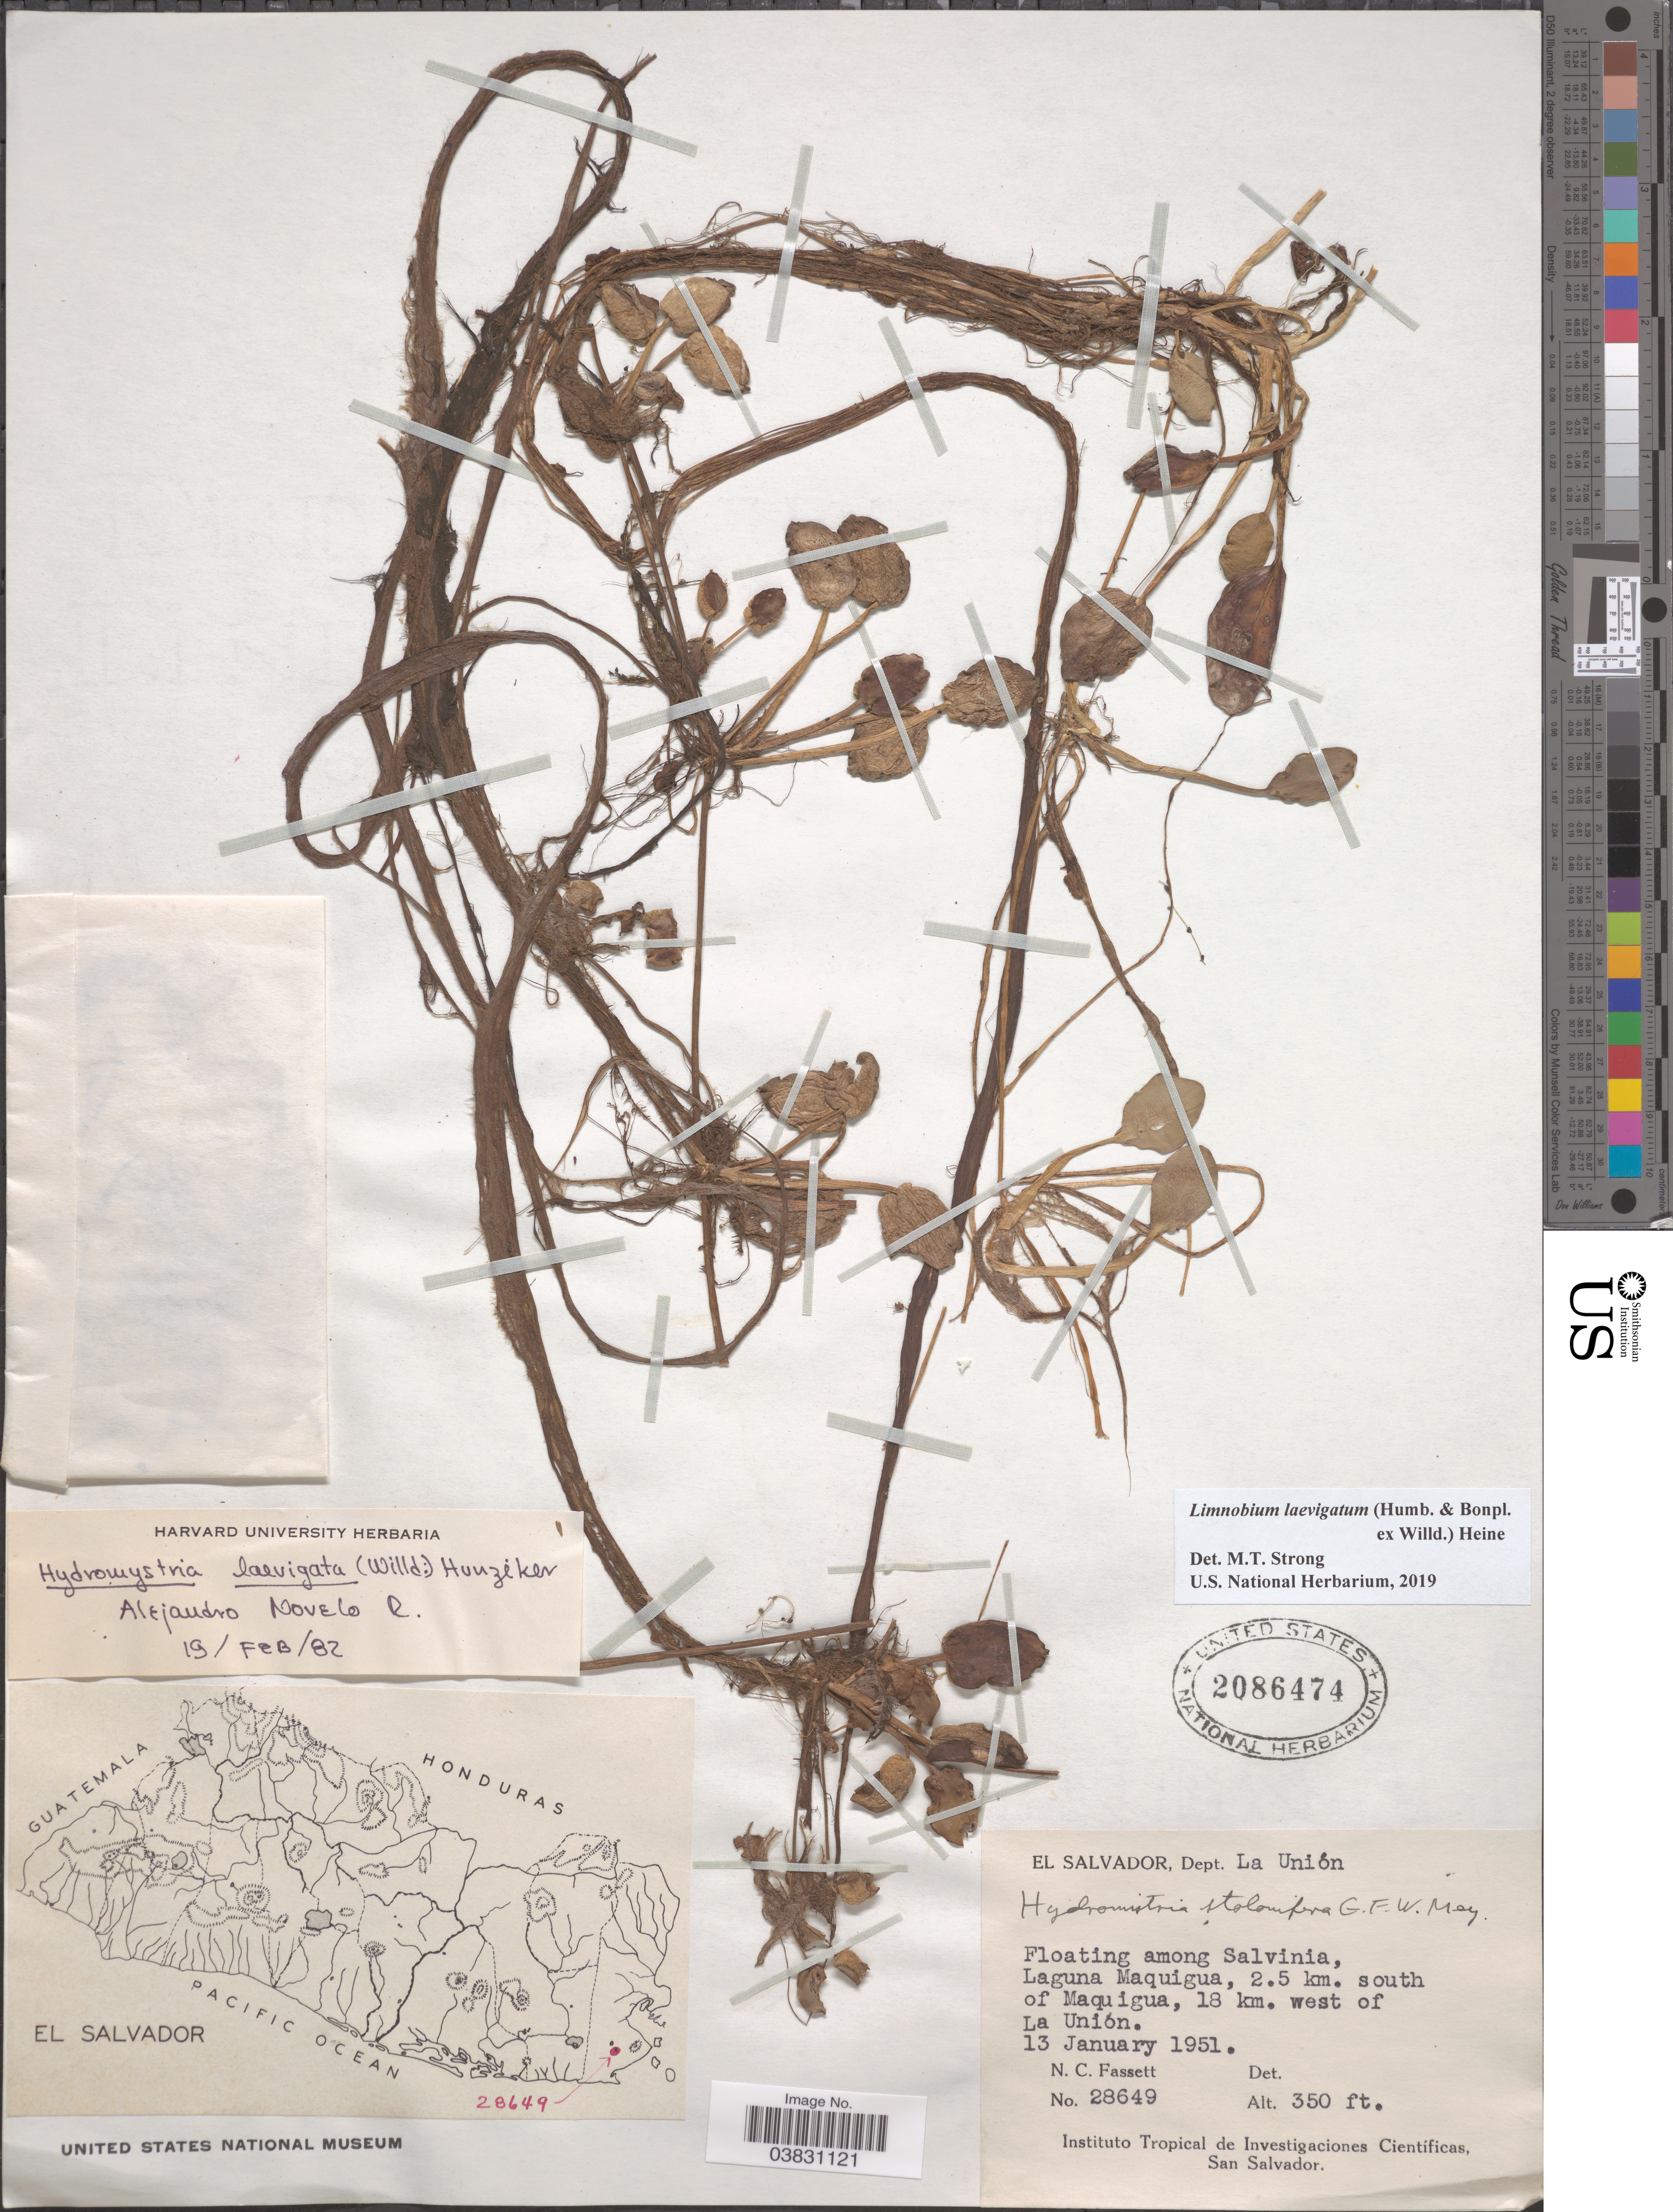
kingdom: Plantae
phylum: Tracheophyta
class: Liliopsida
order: Alismatales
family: Hydrocharitaceae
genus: Limnobium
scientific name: Limnobium laevigatum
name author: (Humb. & Bonpl. ex Willd.) Heine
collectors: N. C. Fassett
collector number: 28649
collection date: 1951-01-13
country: El Salvador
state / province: La Union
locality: Dept. La Unión. Floating among Salvinia, Laguna Maquigua, 2.5 km. south of Maquigua, 18 km. west of La Unión.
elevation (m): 107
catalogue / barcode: US 2086474